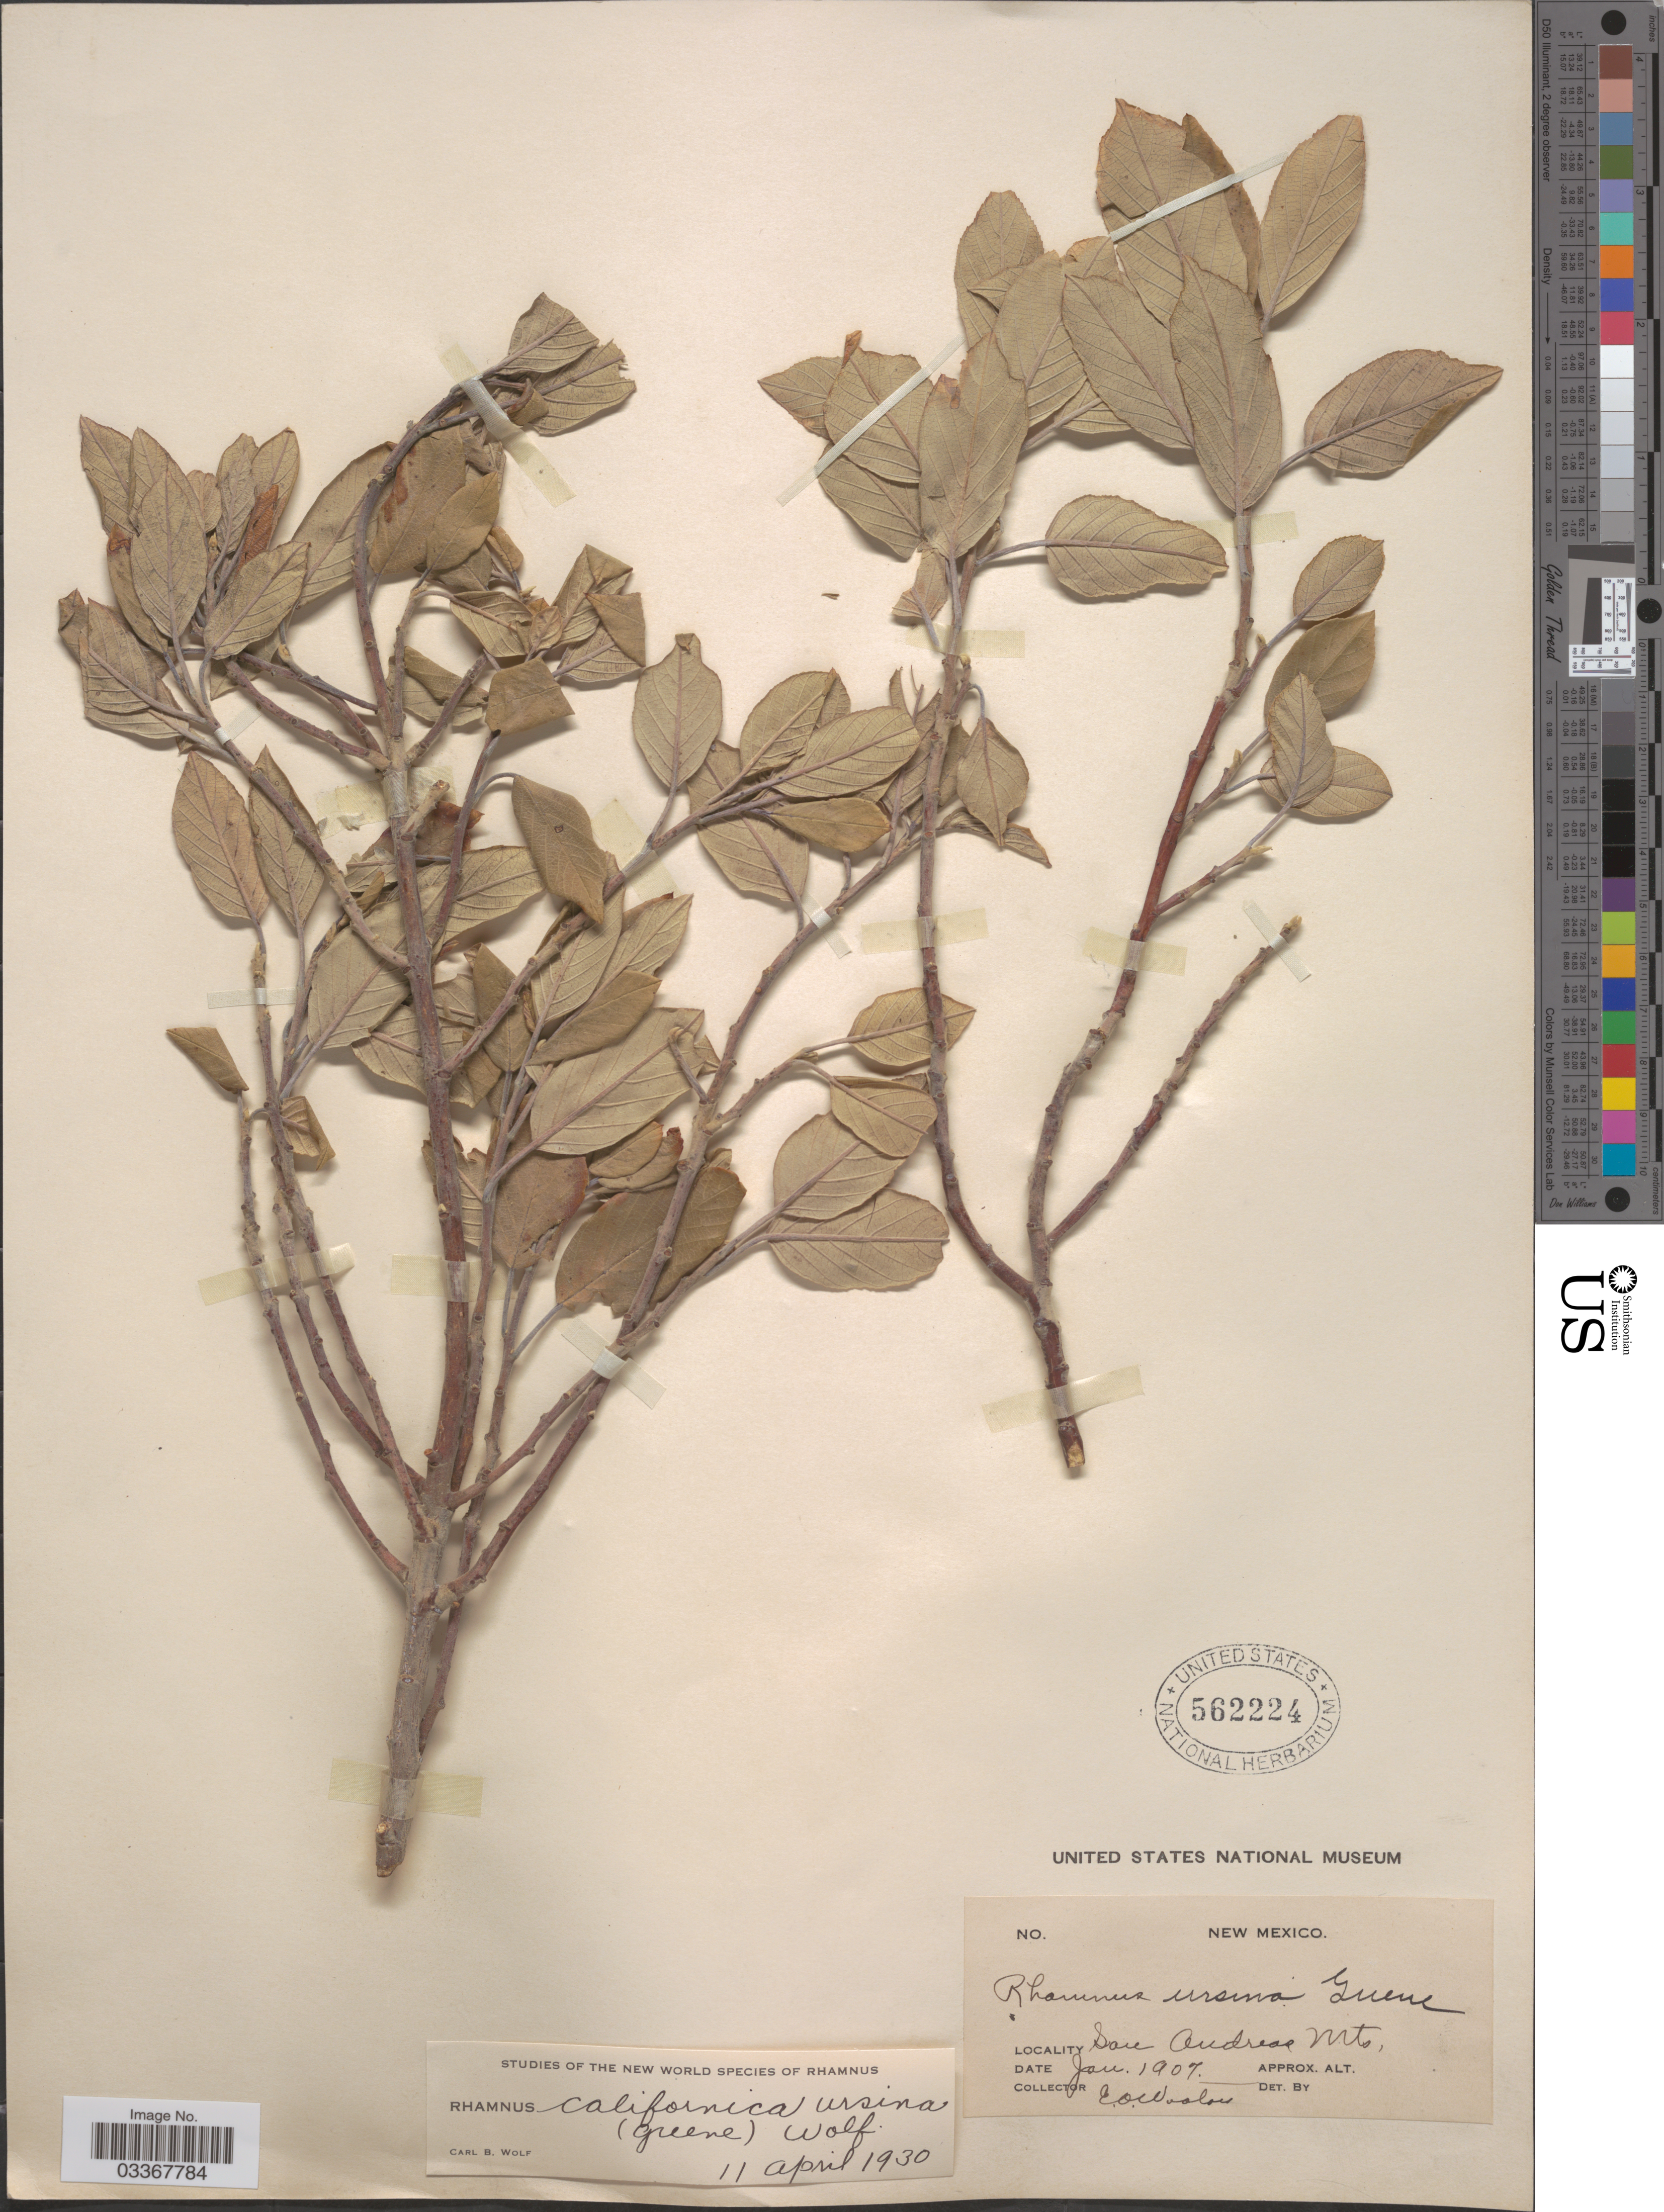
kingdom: Plantae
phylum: Tracheophyta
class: Magnoliopsida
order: Rosales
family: Rhamnaceae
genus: Frangula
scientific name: Frangula californica subsp. ursina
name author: (Greene) Kartesz & Gandhi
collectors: E. O. Wooton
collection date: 1907-01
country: United States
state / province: New Mexico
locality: San Andreas Mts.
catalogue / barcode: US 562224